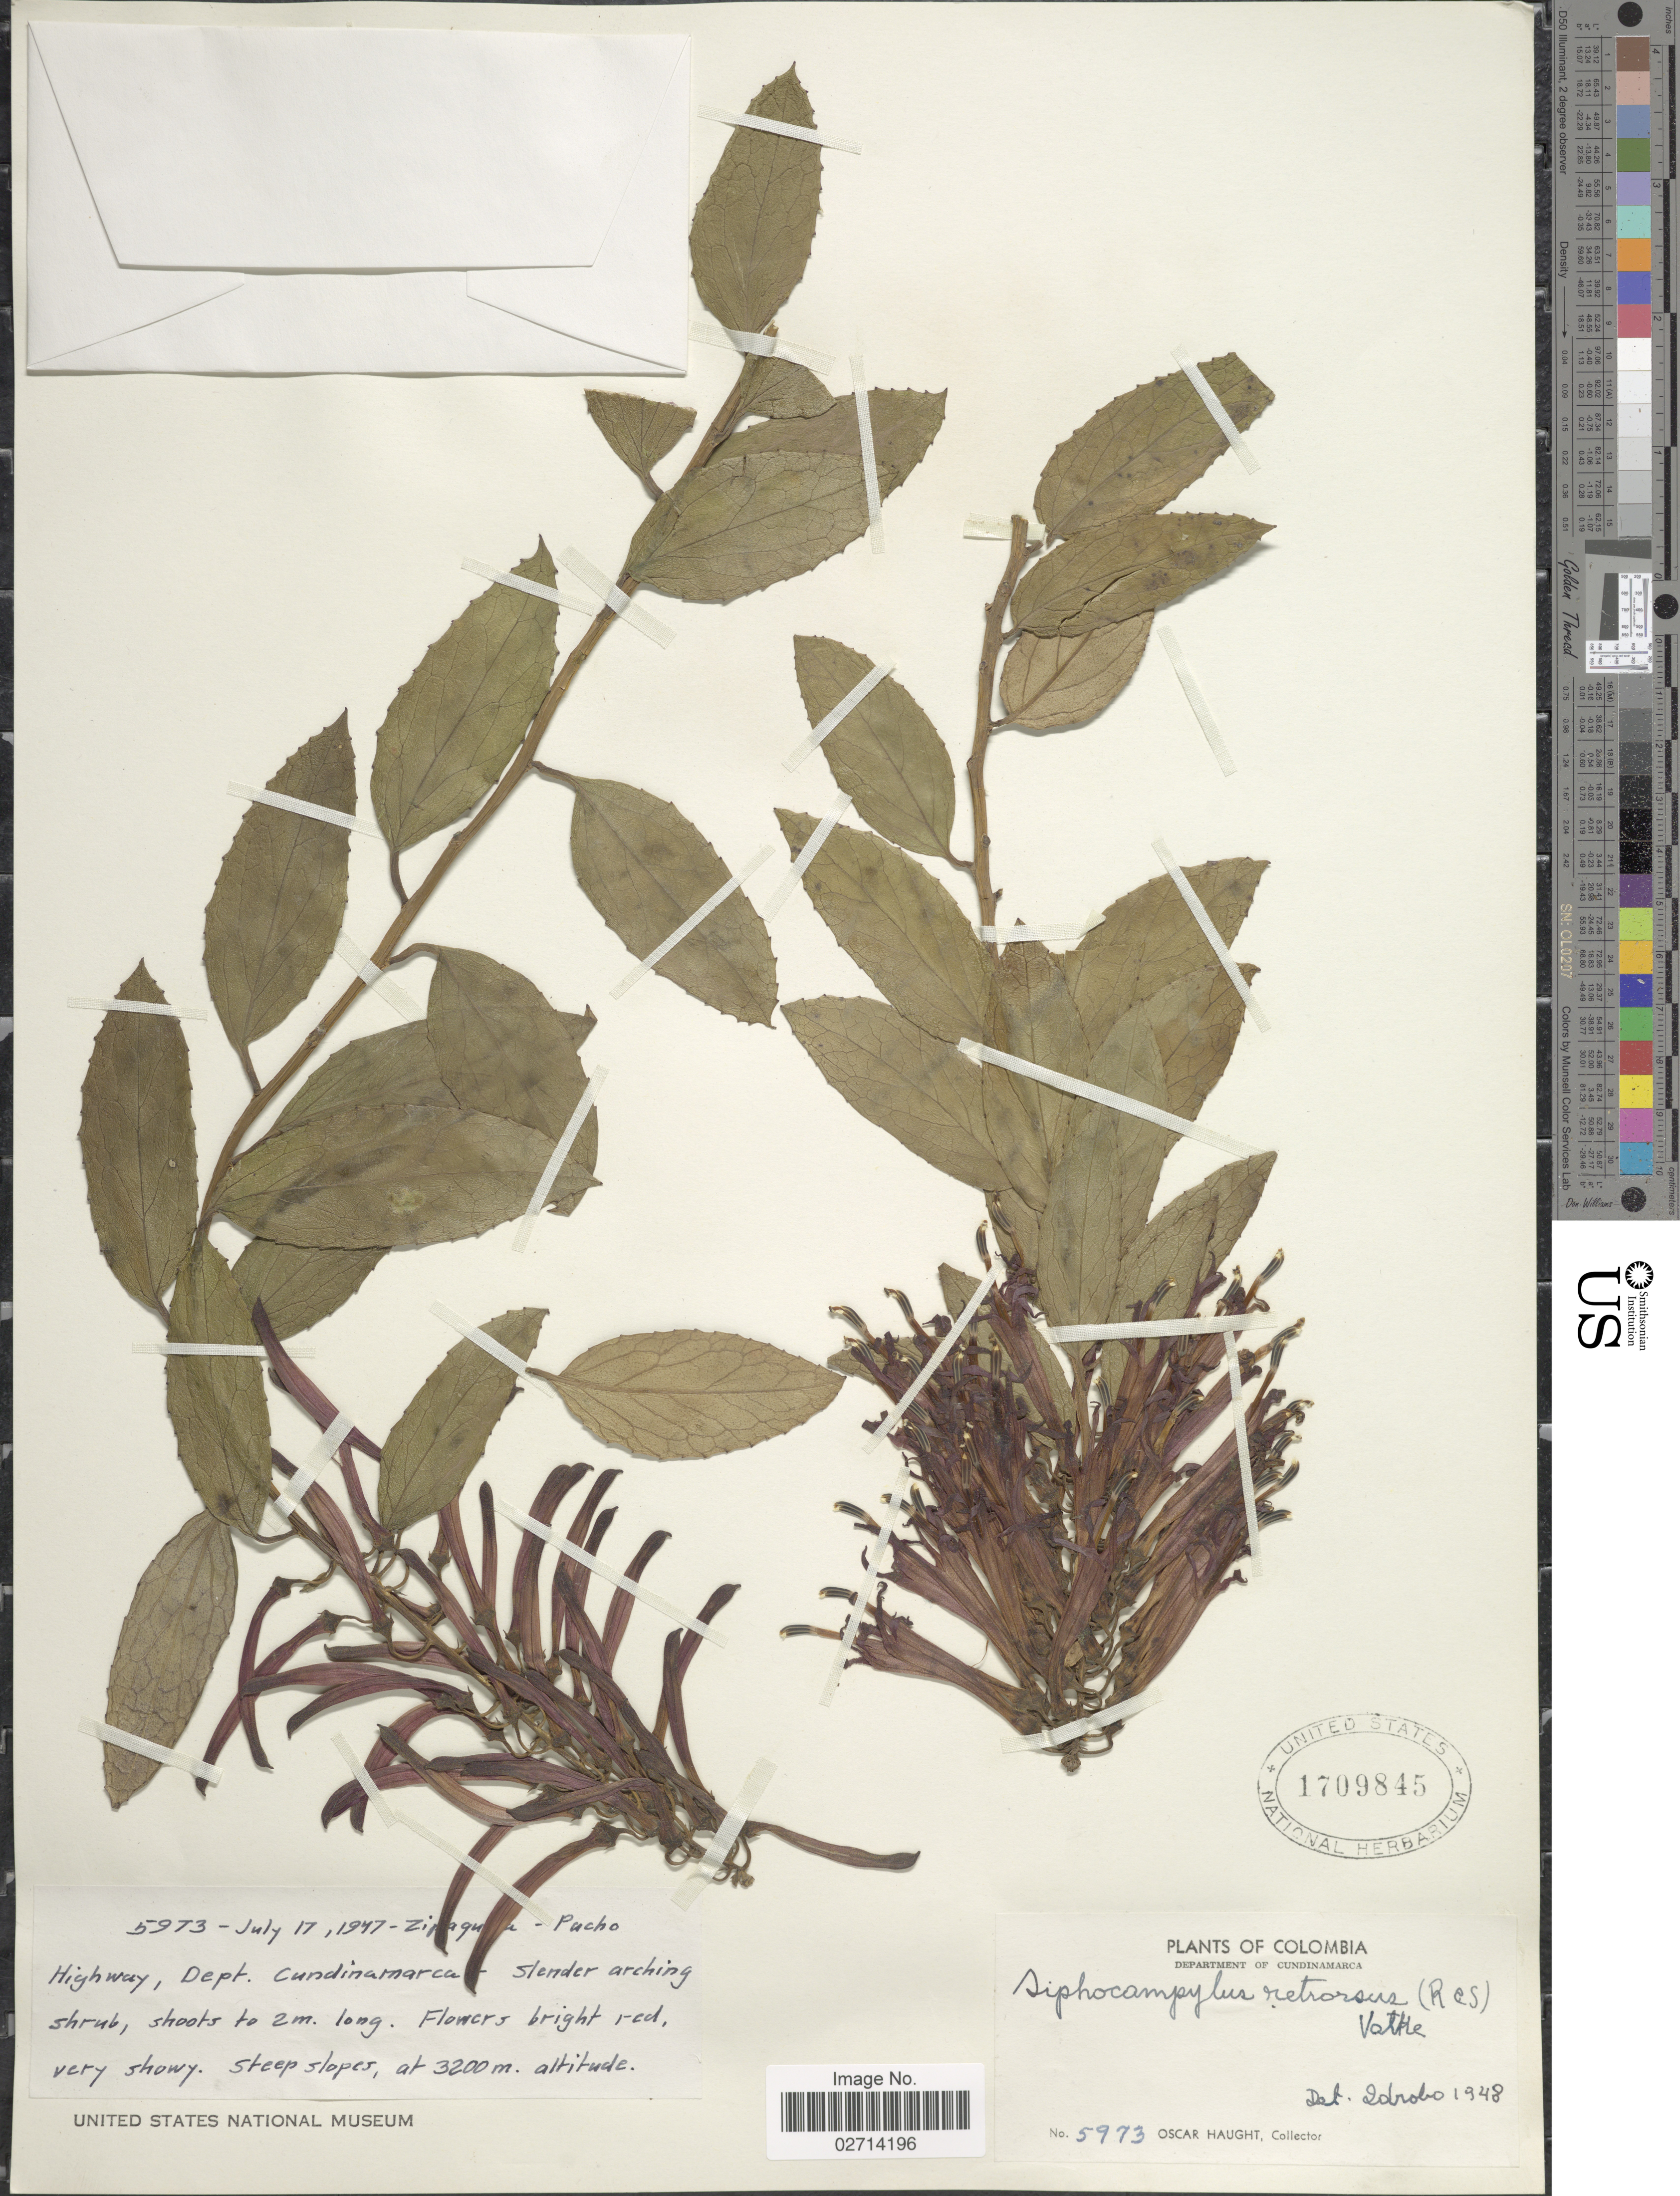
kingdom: Plantae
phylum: Tracheophyta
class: Magnoliopsida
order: Asterales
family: Campanulaceae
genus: Siphocampylus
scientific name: Siphocampylus retrorsus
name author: (Willd. ex Schult.) Vatke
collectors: O. L. Haught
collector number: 5973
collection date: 1947-07-17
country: Colombia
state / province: Cundinamarca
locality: Zipaquira - Pacho Highway.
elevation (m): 3200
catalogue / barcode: US 1709845